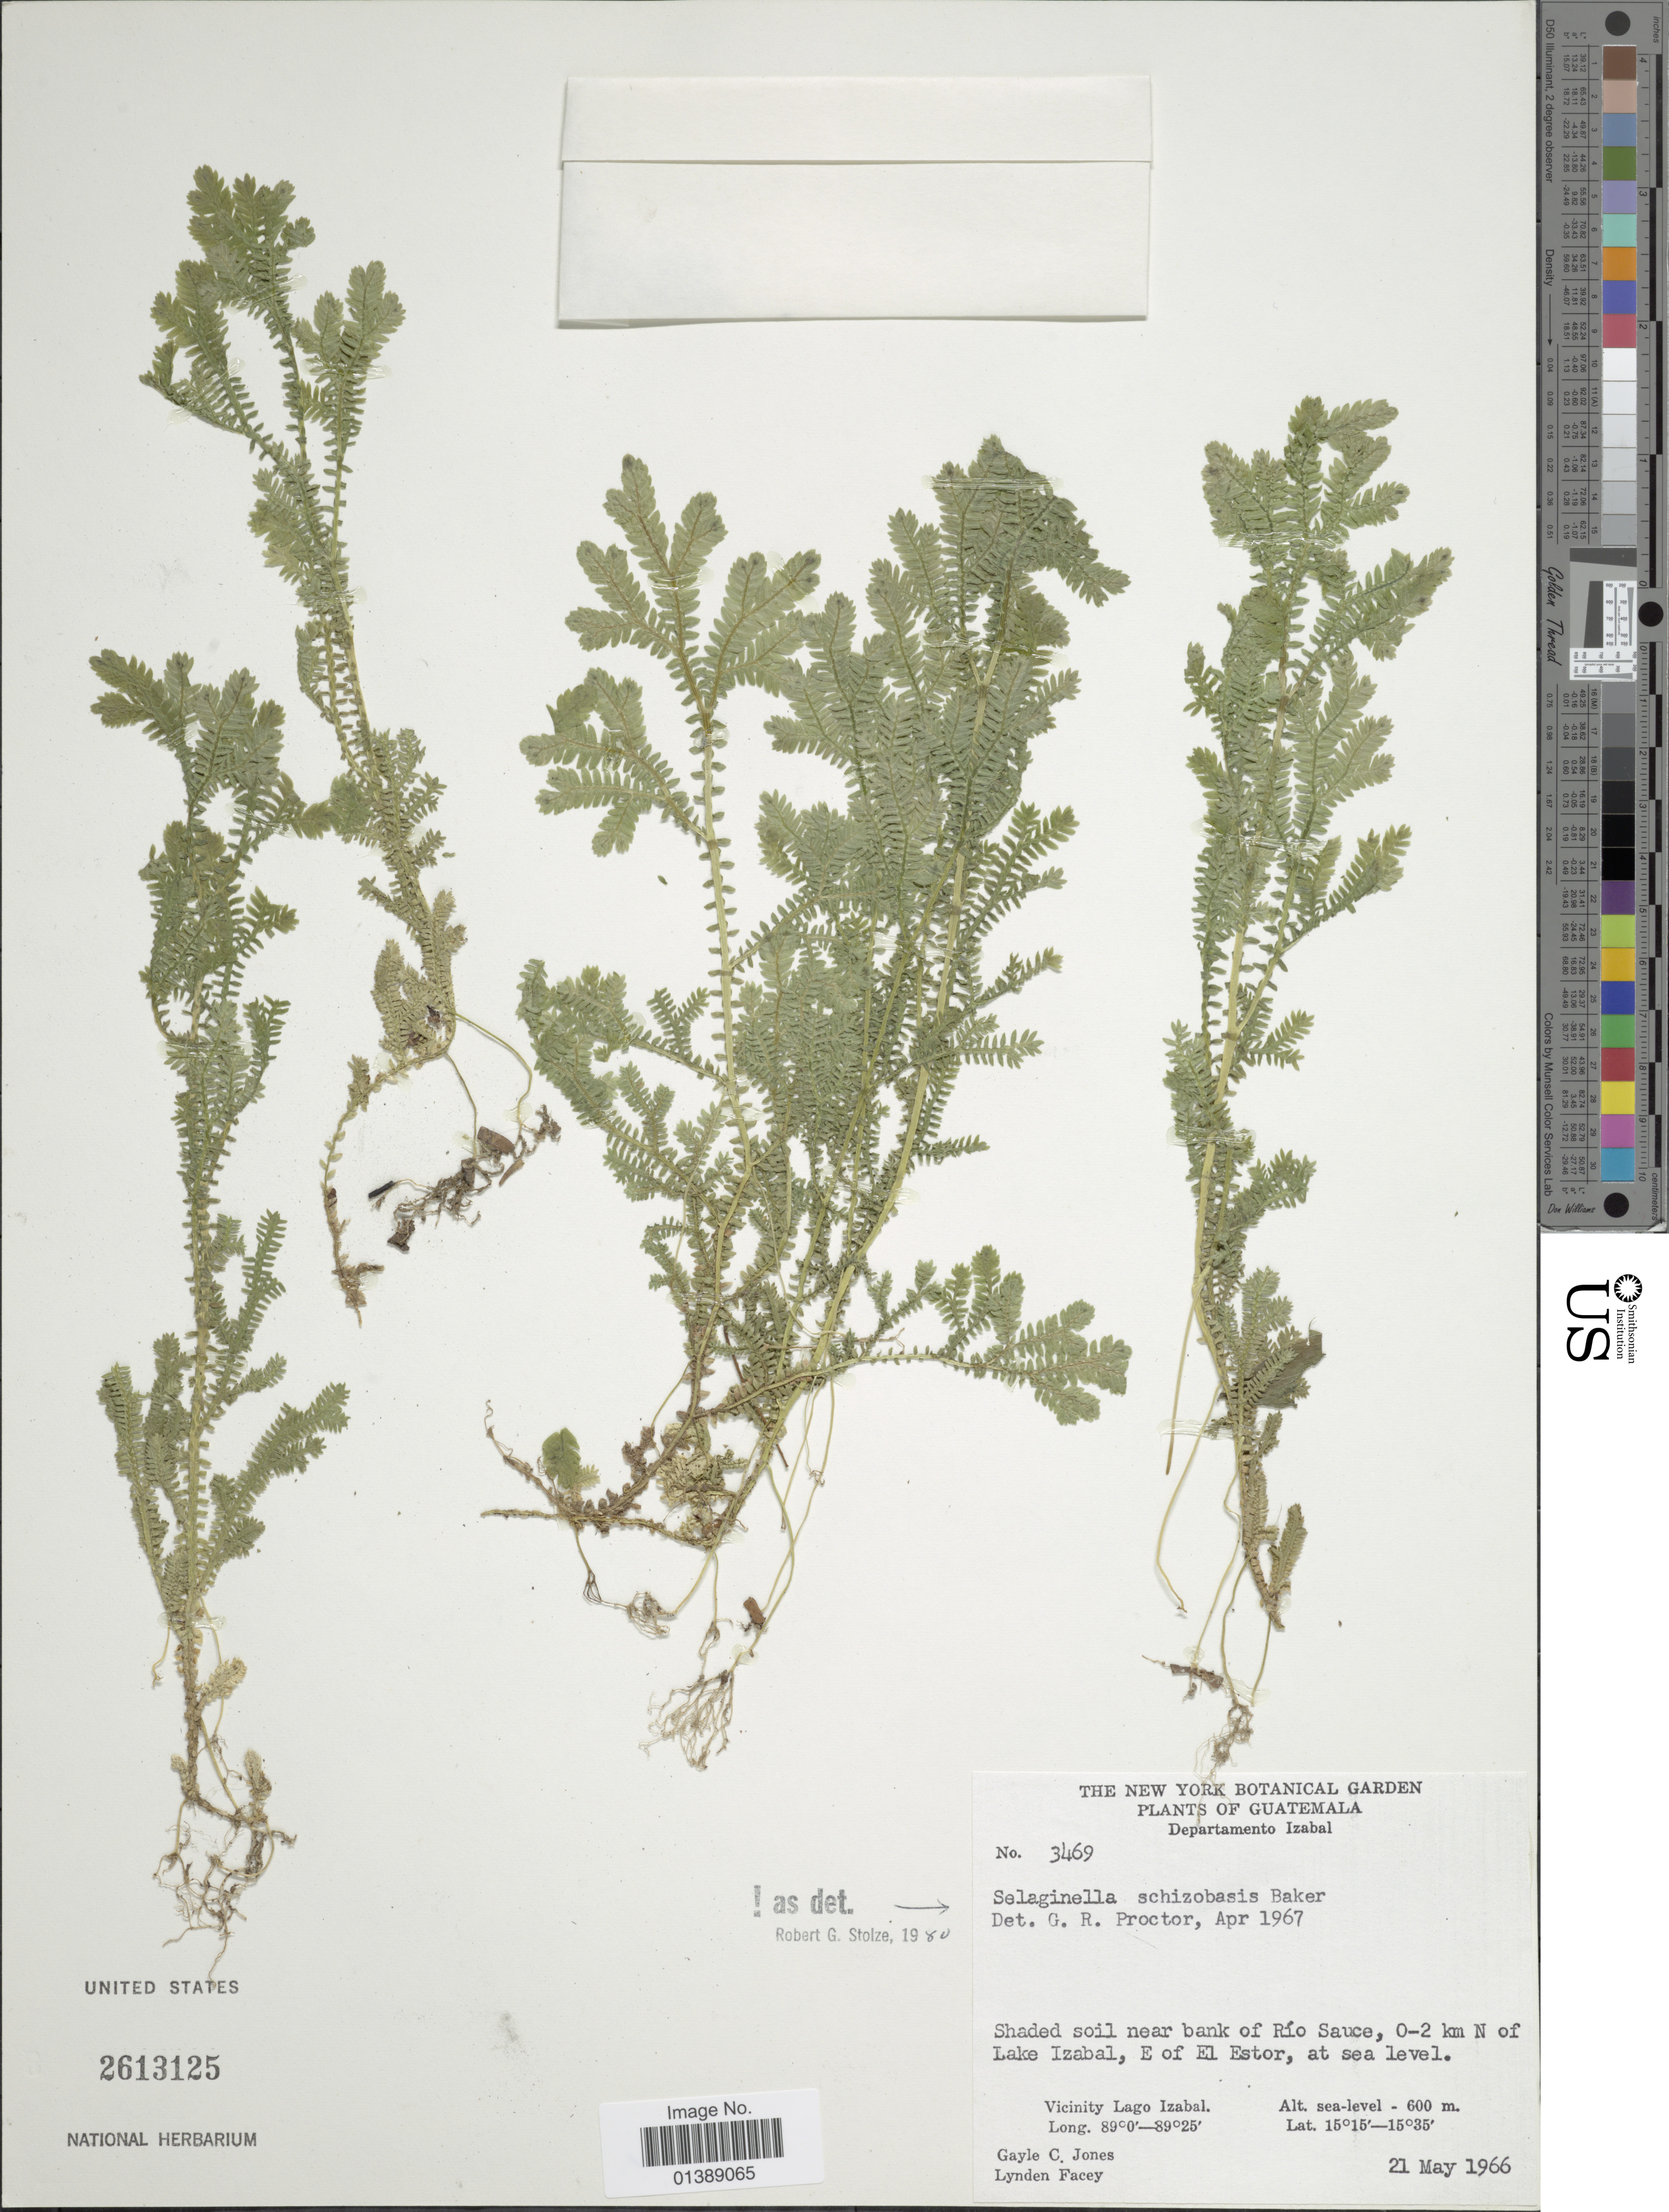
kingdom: Plantae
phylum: Tracheophyta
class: Lycopodiopsida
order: Selaginellales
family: Selaginellaceae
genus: Selaginella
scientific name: Selaginella schizobasis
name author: Baker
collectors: G. C. Jones & L. Facey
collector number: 3469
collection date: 1966-05-21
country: Guatemala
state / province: Izabal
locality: Shaded soil near bank of Río sauce, 0-2 km N of Lake Izabal, E of El Estor, Vicinity Lago Izabal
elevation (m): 600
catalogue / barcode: US 2613125